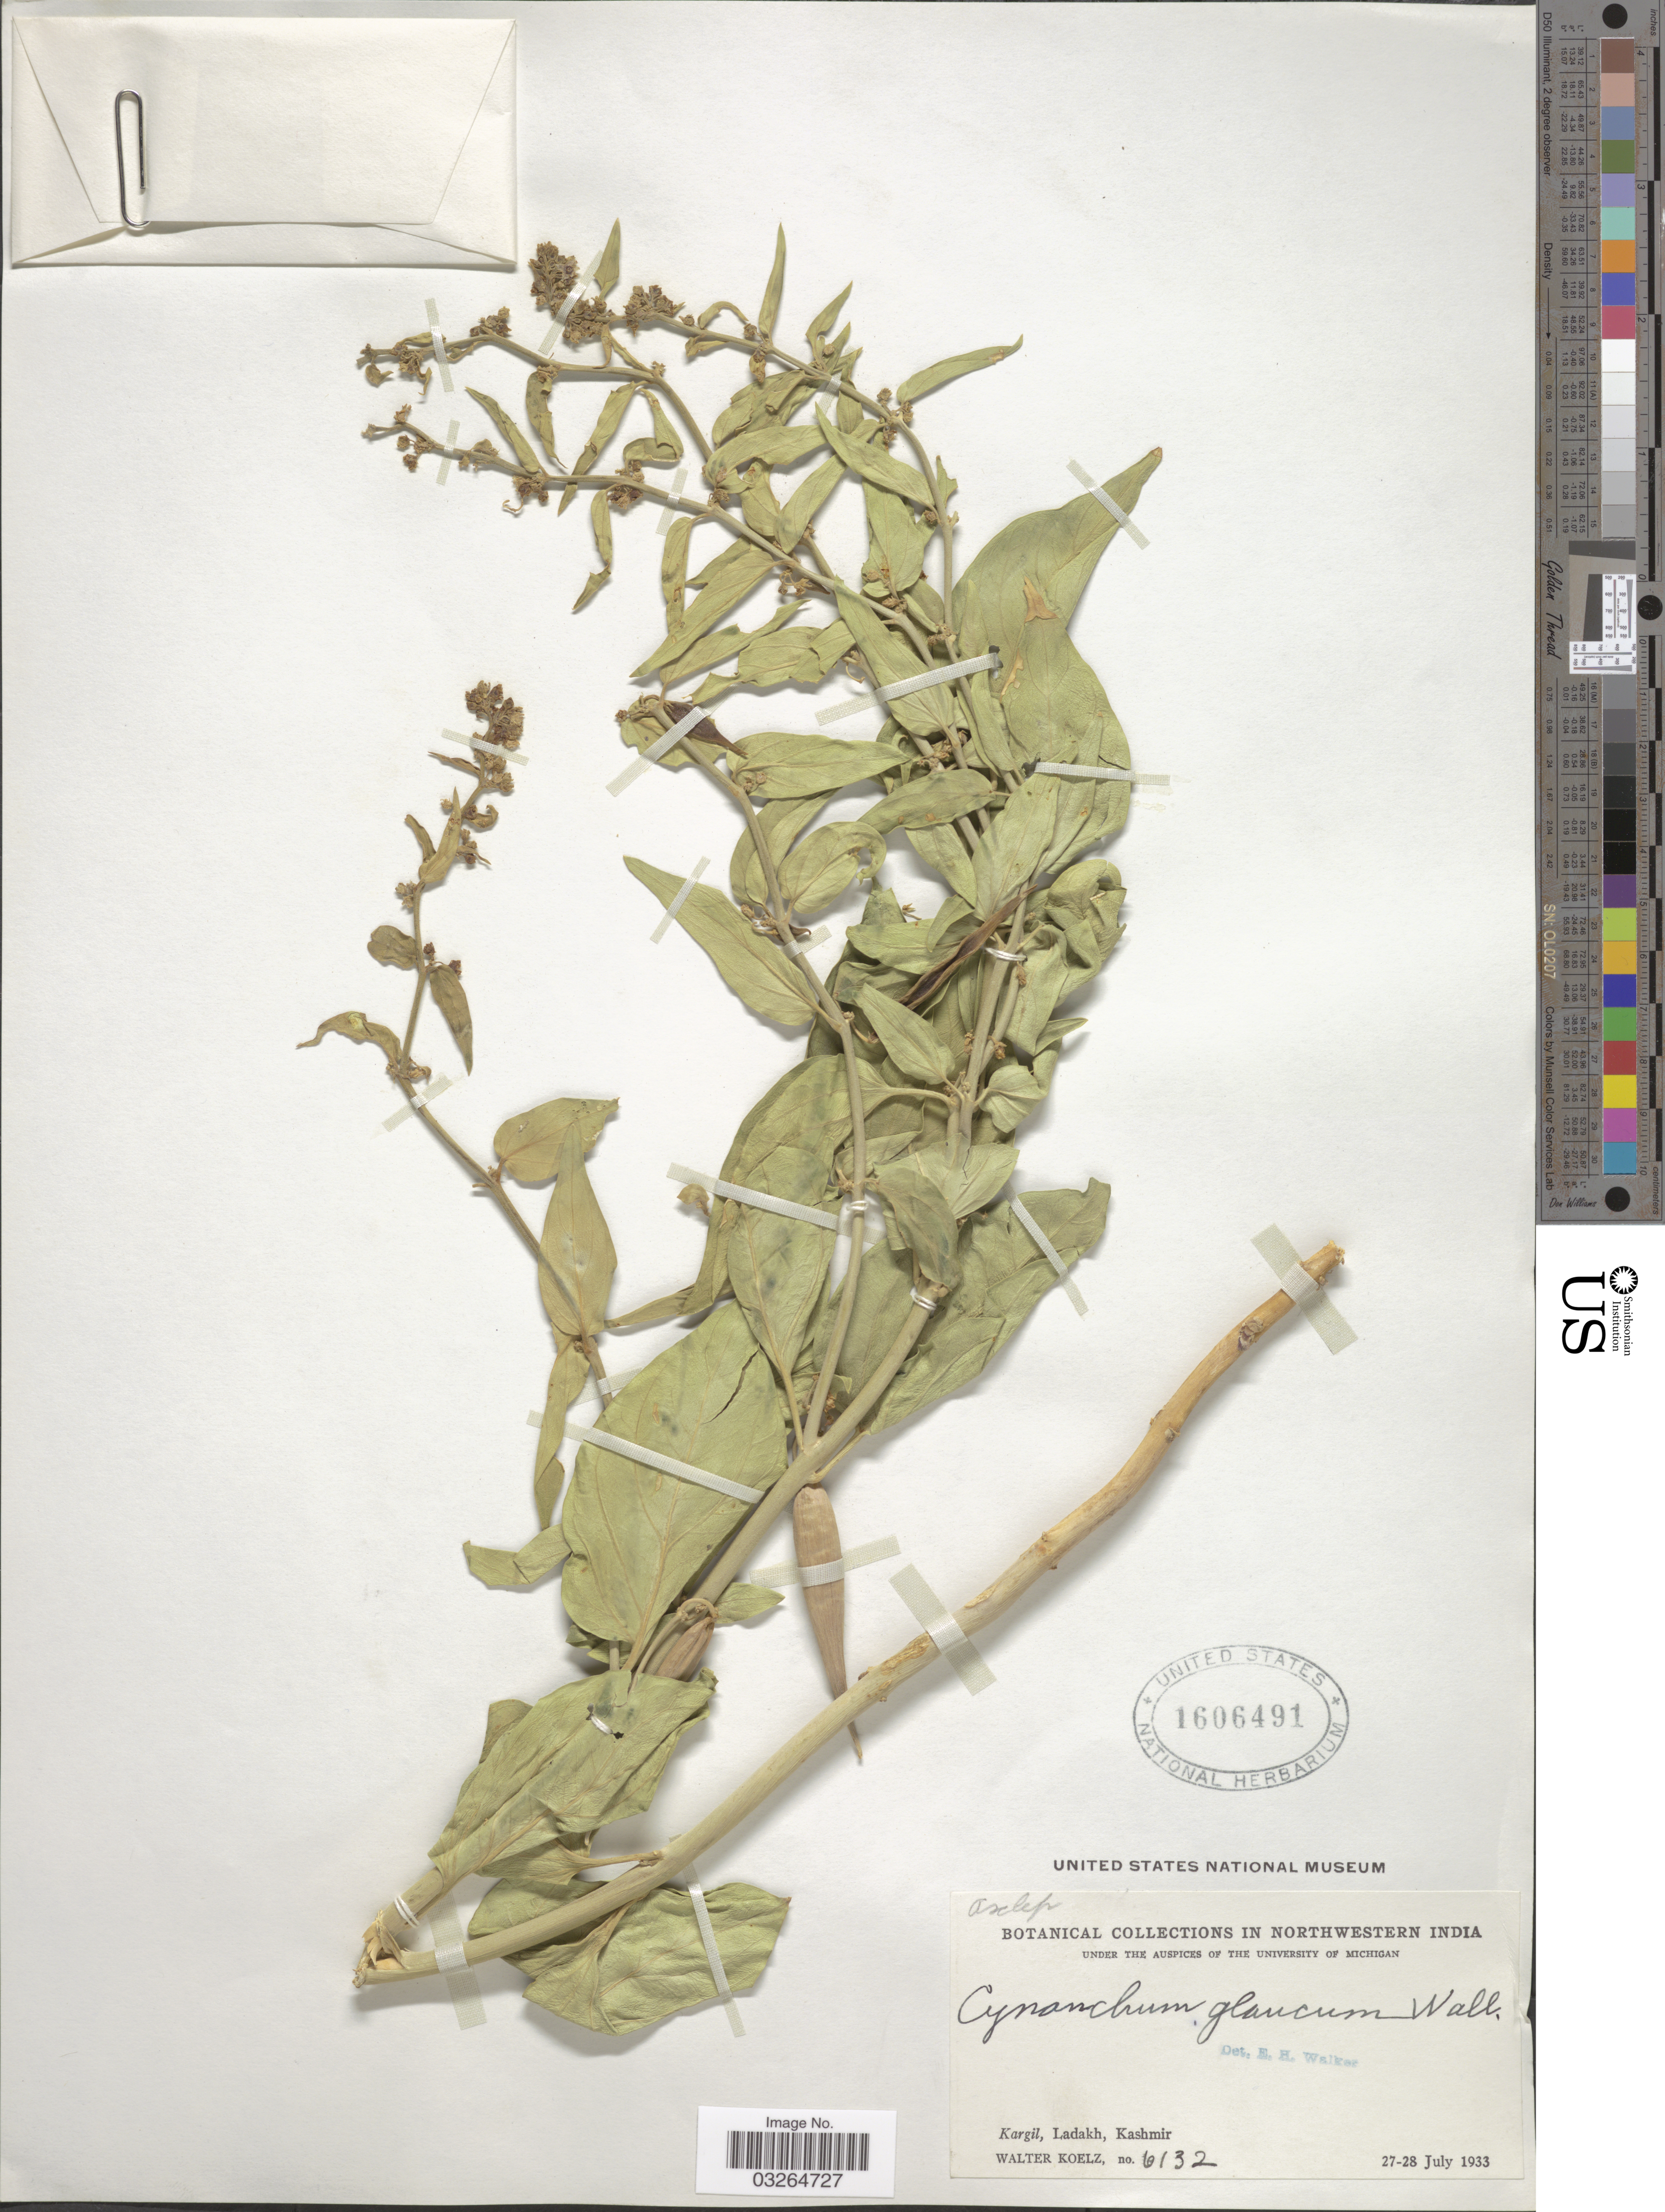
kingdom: Plantae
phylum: Tracheophyta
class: Magnoliopsida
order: Gentianales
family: Apocynaceae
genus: Cynanchum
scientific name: Cynanchum canescens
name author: (Willd.) K. Schum.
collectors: W. N. Koelz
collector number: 6132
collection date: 1933-07-27/1933-07-28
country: India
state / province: Jammu and Kashmir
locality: Northwestern India. Kargil, Ladakh, Kashmir.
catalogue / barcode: US 1606491